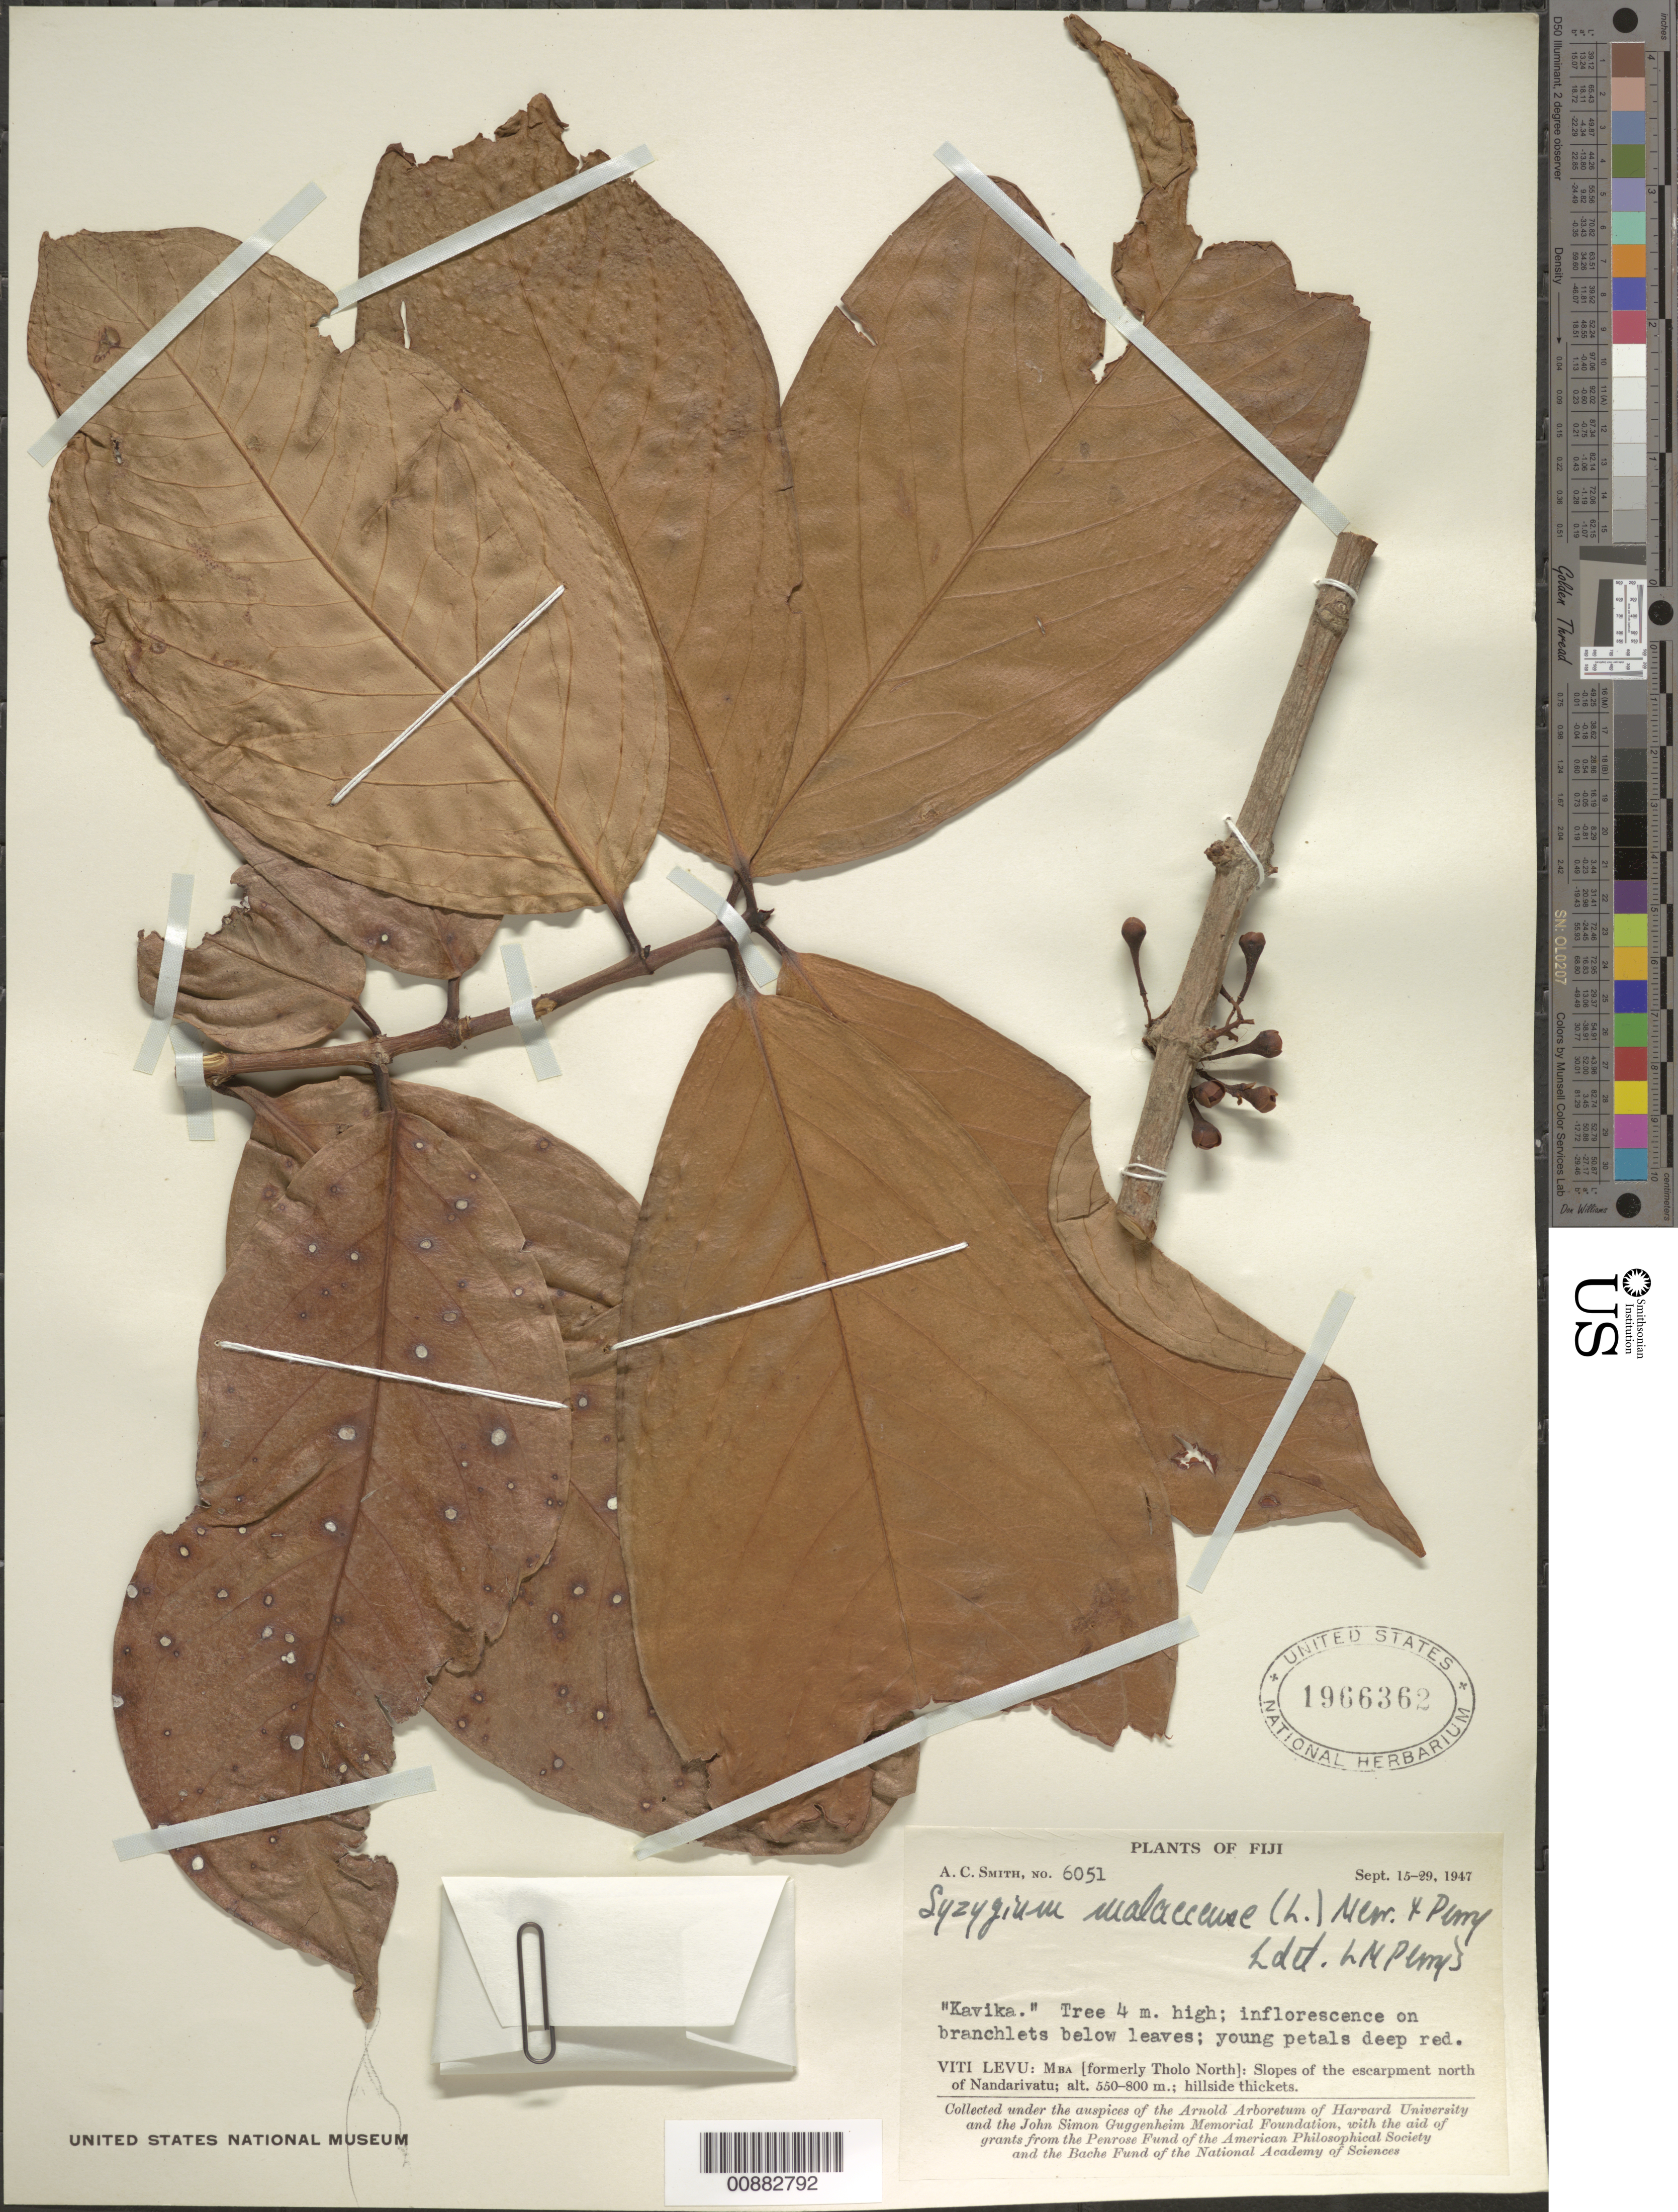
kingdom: Plantae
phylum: Tracheophyta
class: Magnoliopsida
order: Myrtales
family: Myrtaceae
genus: Syzygium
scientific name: Syzygium malaccense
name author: (L.) Merr. & L.M. Perry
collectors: C. A. Smith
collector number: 6051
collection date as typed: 15 Sep 1947 to 29 Sep 1947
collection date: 1947-09-15/1947-09-29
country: Fiji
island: Viti Levu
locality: MBA (formerly Tholo N.): Slopes of the escarpment N of Nandarivatu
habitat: Hillside thickets.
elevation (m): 550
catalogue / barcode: US 1966362